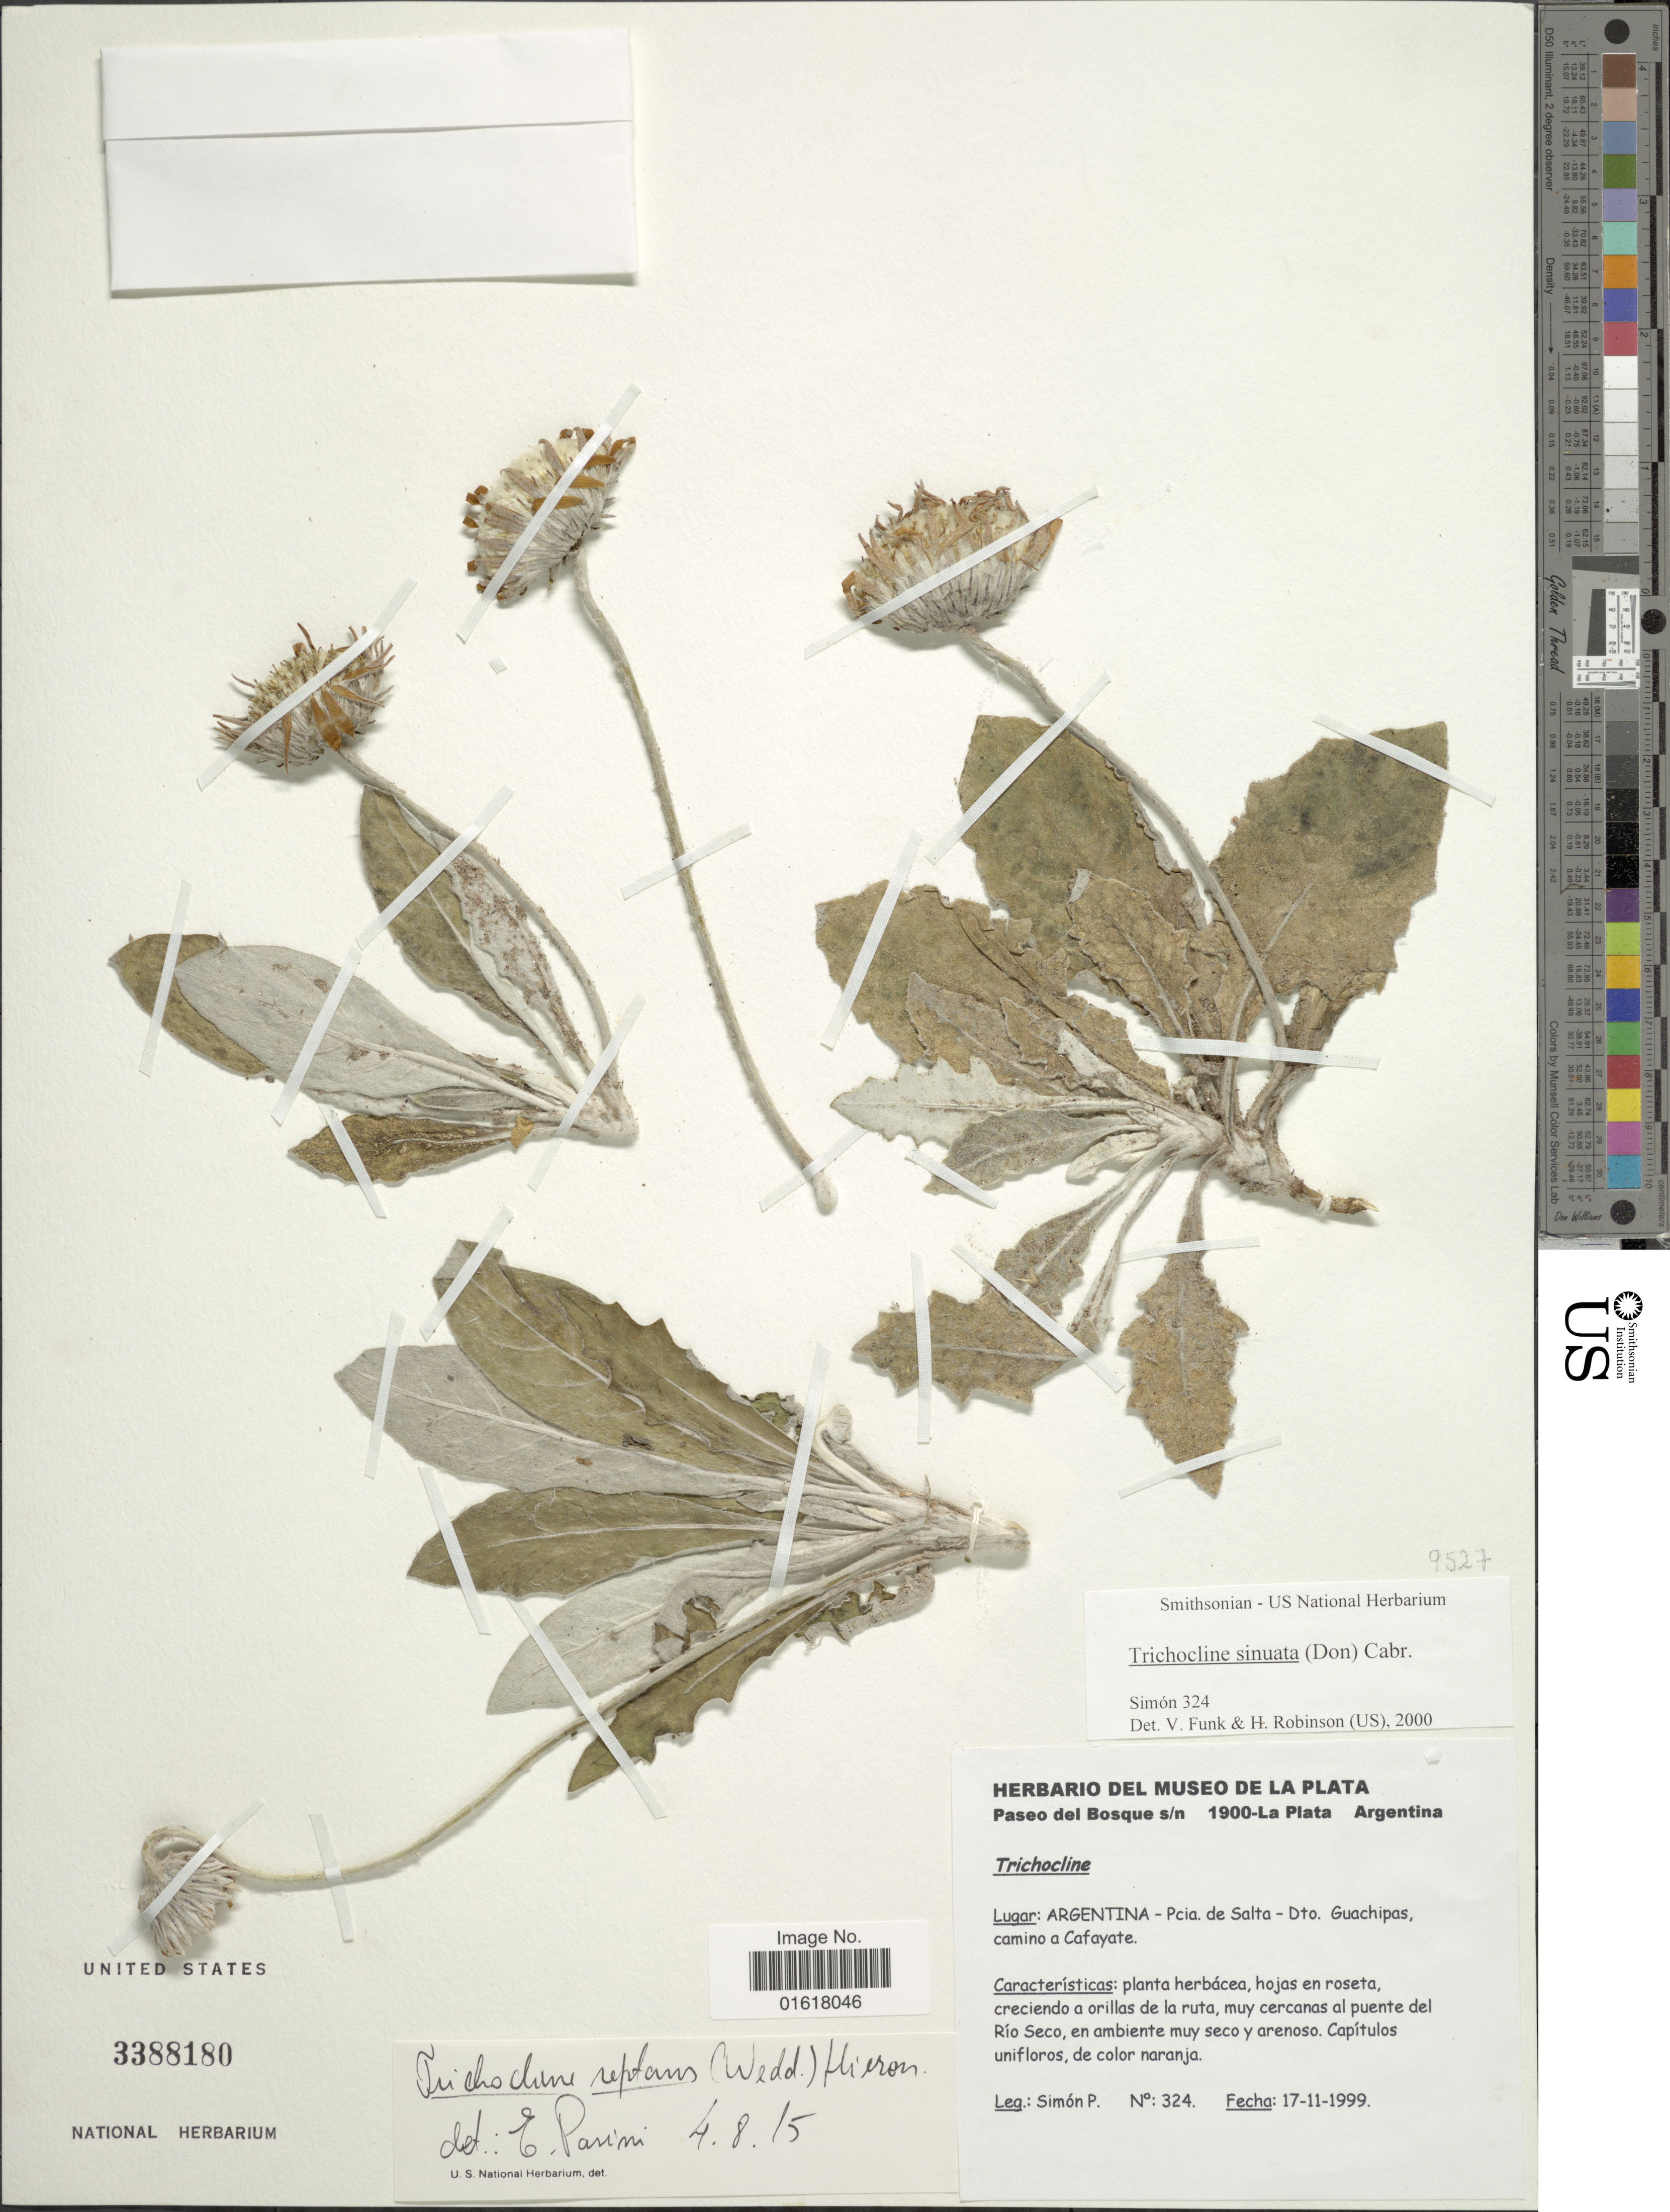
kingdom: Plantae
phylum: Tracheophyta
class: Magnoliopsida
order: Asterales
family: Asteraceae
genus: Trichocline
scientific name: Trichocline reptans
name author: (Wedd.) Hieron.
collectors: P. Simon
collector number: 324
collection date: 1999-11-17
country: Argentina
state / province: Salta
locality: Dto. Guachipas, camino a Cafayate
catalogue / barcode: US 3388180